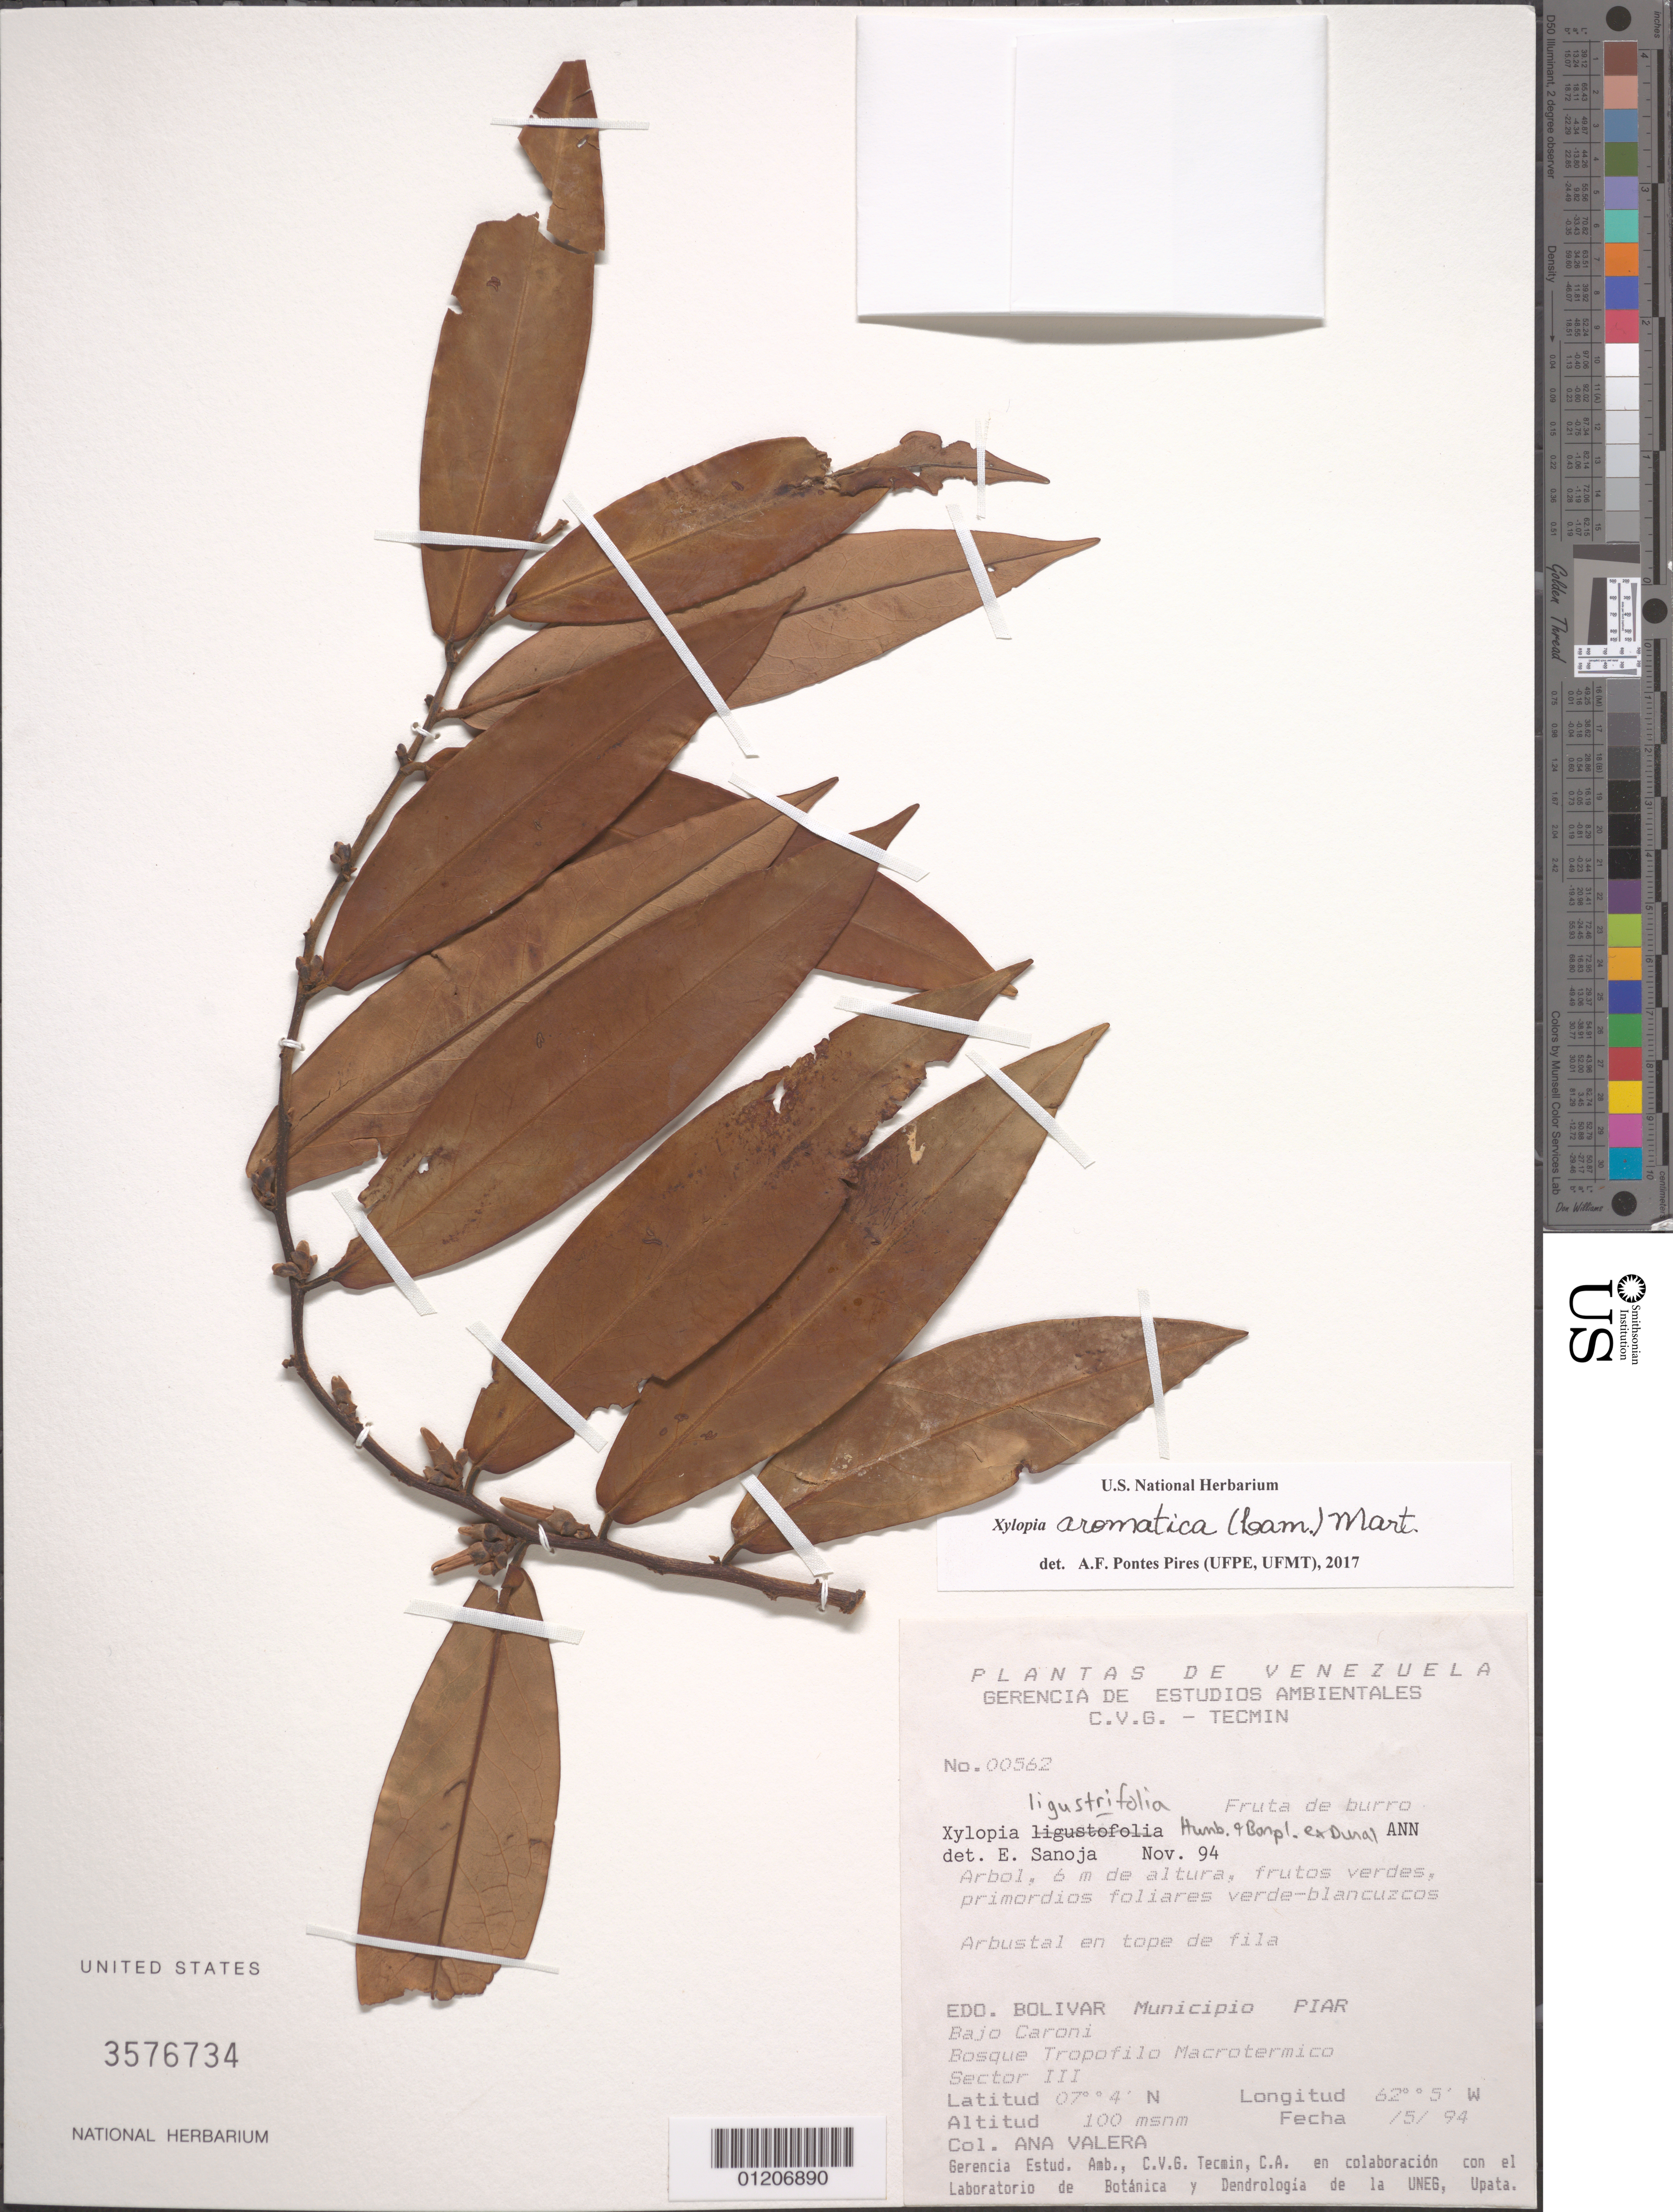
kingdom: Plantae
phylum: Tracheophyta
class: Magnoliopsida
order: Magnoliales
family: Annonaceae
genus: Xylopia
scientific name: Xylopia aromatica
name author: (Lam.) Mart.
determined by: Pontes-Pires, Aline Fernandes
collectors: A. Valera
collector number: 562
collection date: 1994-05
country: Venezuela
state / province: Bolívar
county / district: Piar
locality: Bajo Caroni. Sector III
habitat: Arbustal en tope de fila. Bosque tropofilo macrotermico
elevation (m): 100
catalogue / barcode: US 3576734